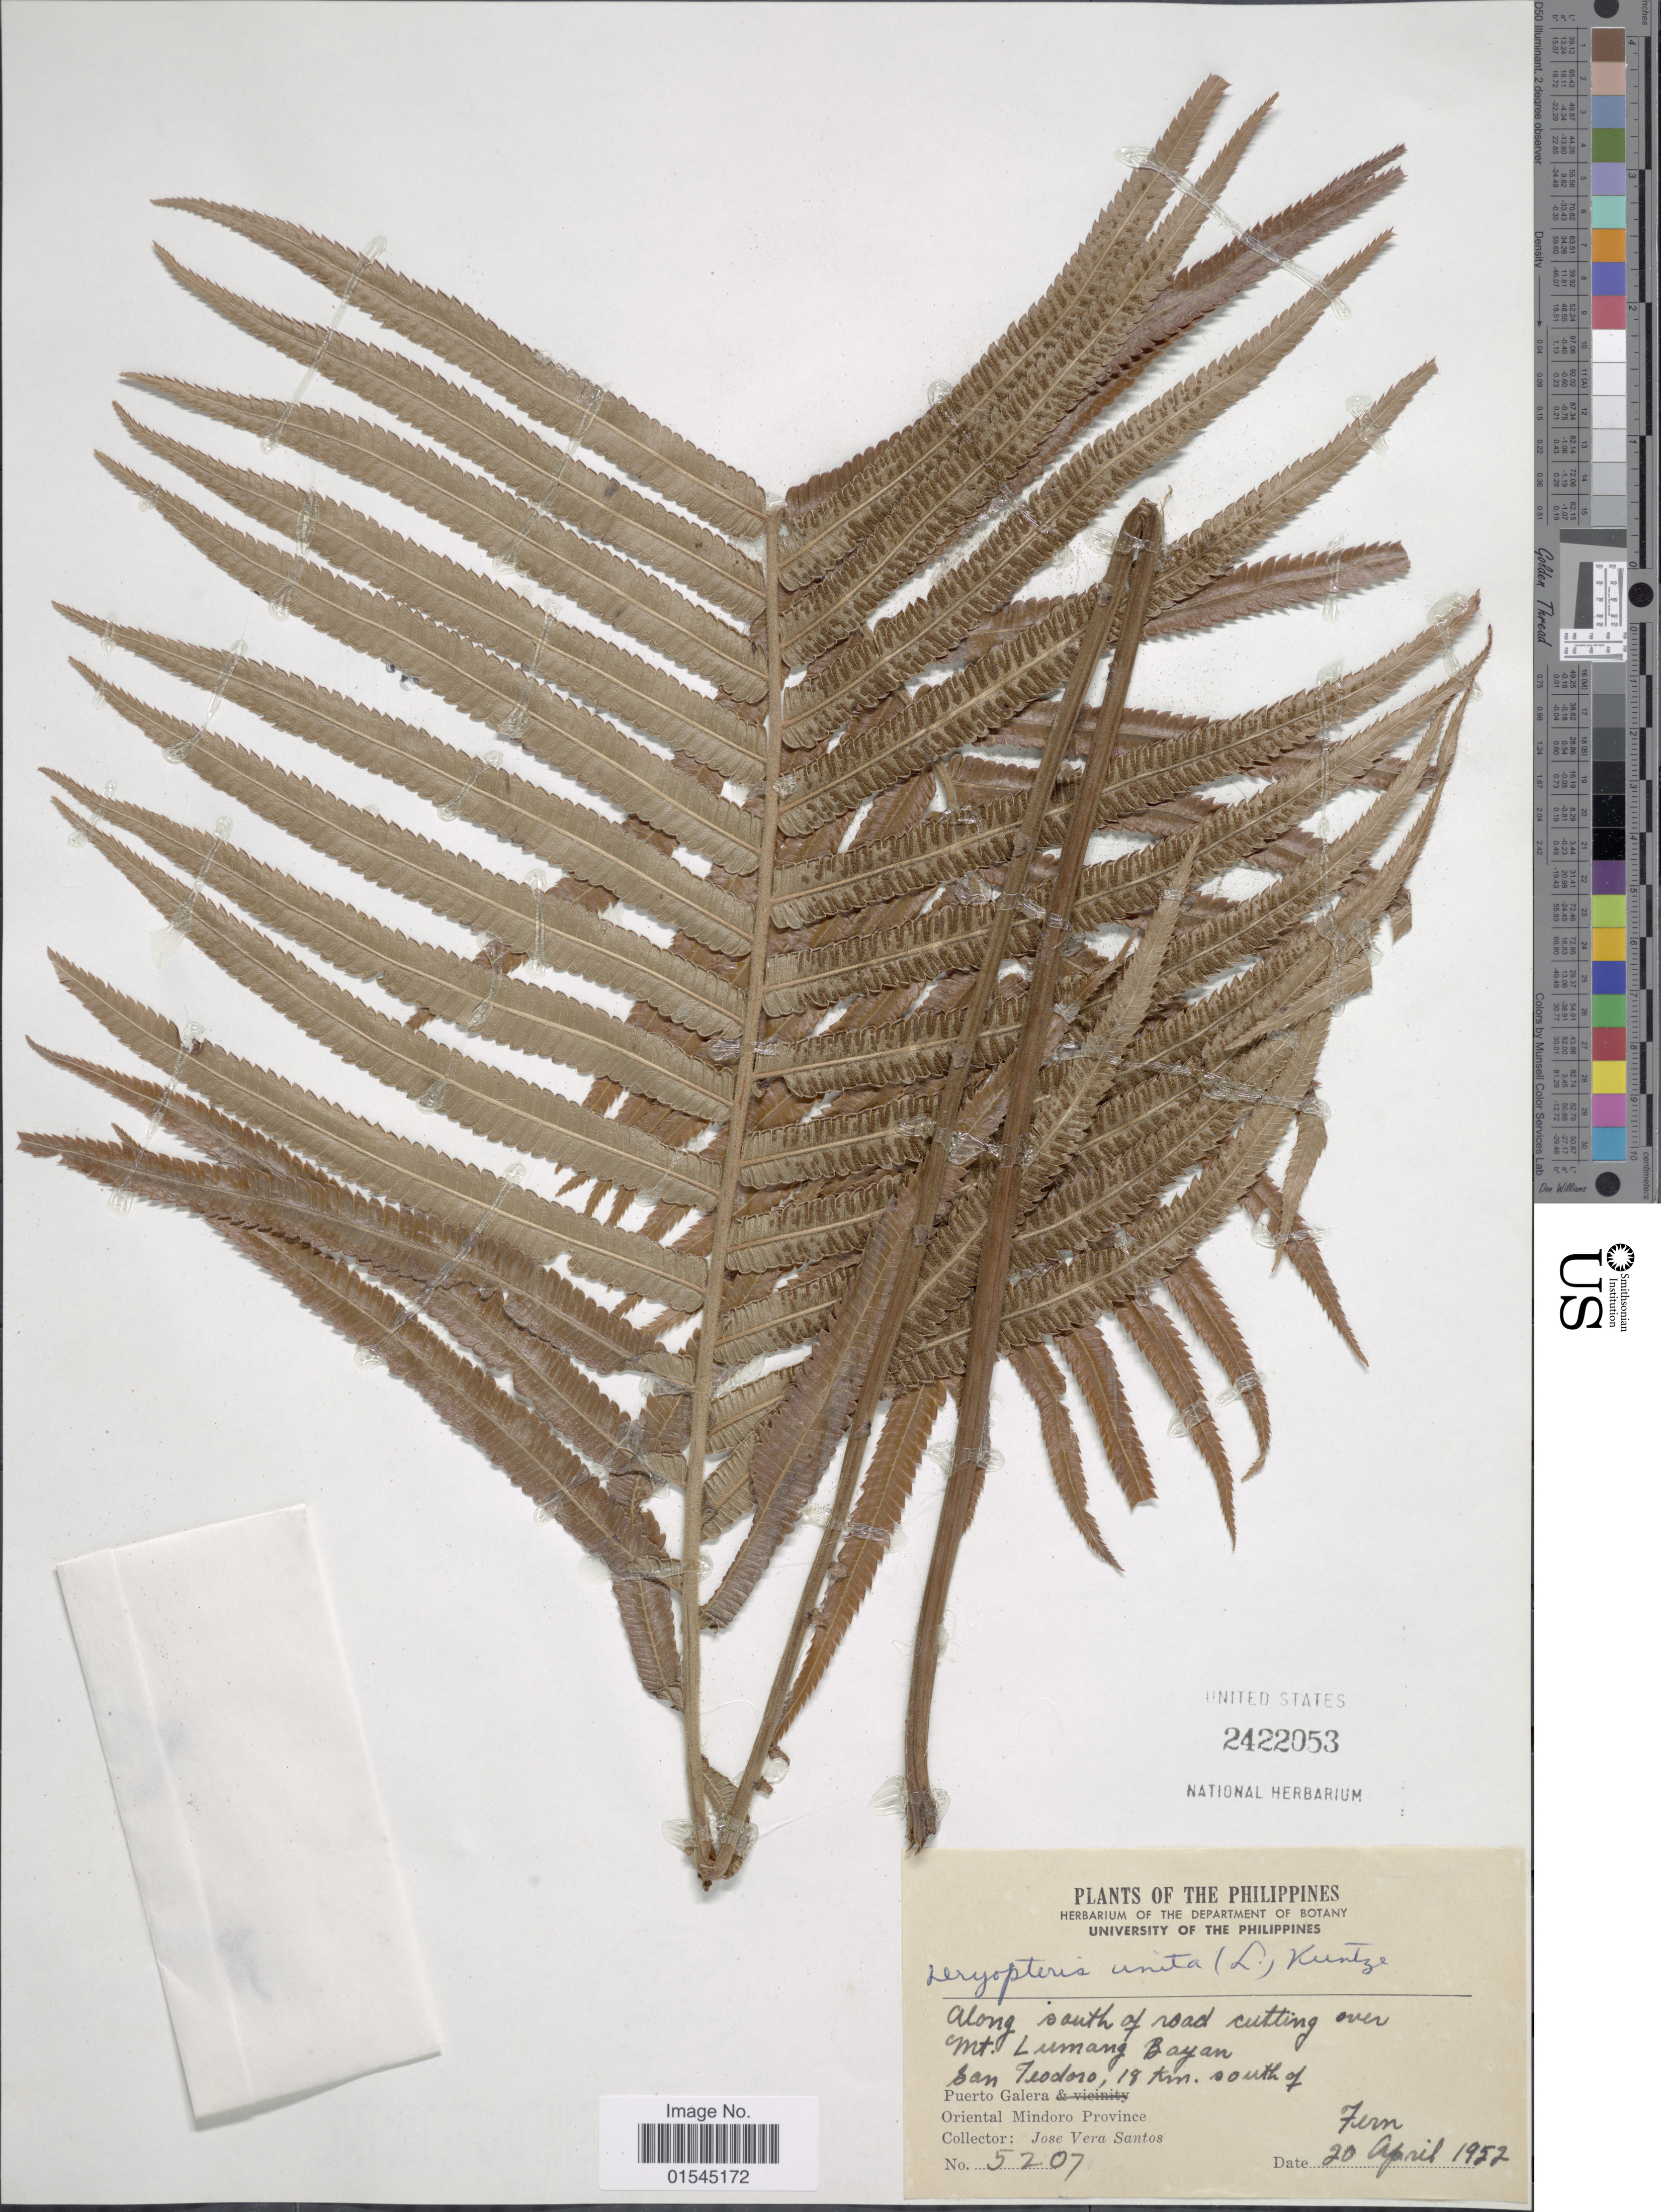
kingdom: Plantae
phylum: Tracheophyta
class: Polypodiopsida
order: Polypodiales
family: Thelypteridaceae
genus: Sphaerostephanos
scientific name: Sphaerostephanos unitus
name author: (L.) Holttum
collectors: J. V. Santos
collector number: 5207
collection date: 1952-04-20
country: Philippines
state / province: Mimaropa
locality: Along sourth of road cutting over Mt. Lumang Bayan. San Ieodoro, 18 km south of Puerto galera. Oriental Mindoro Province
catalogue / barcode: US 2422053